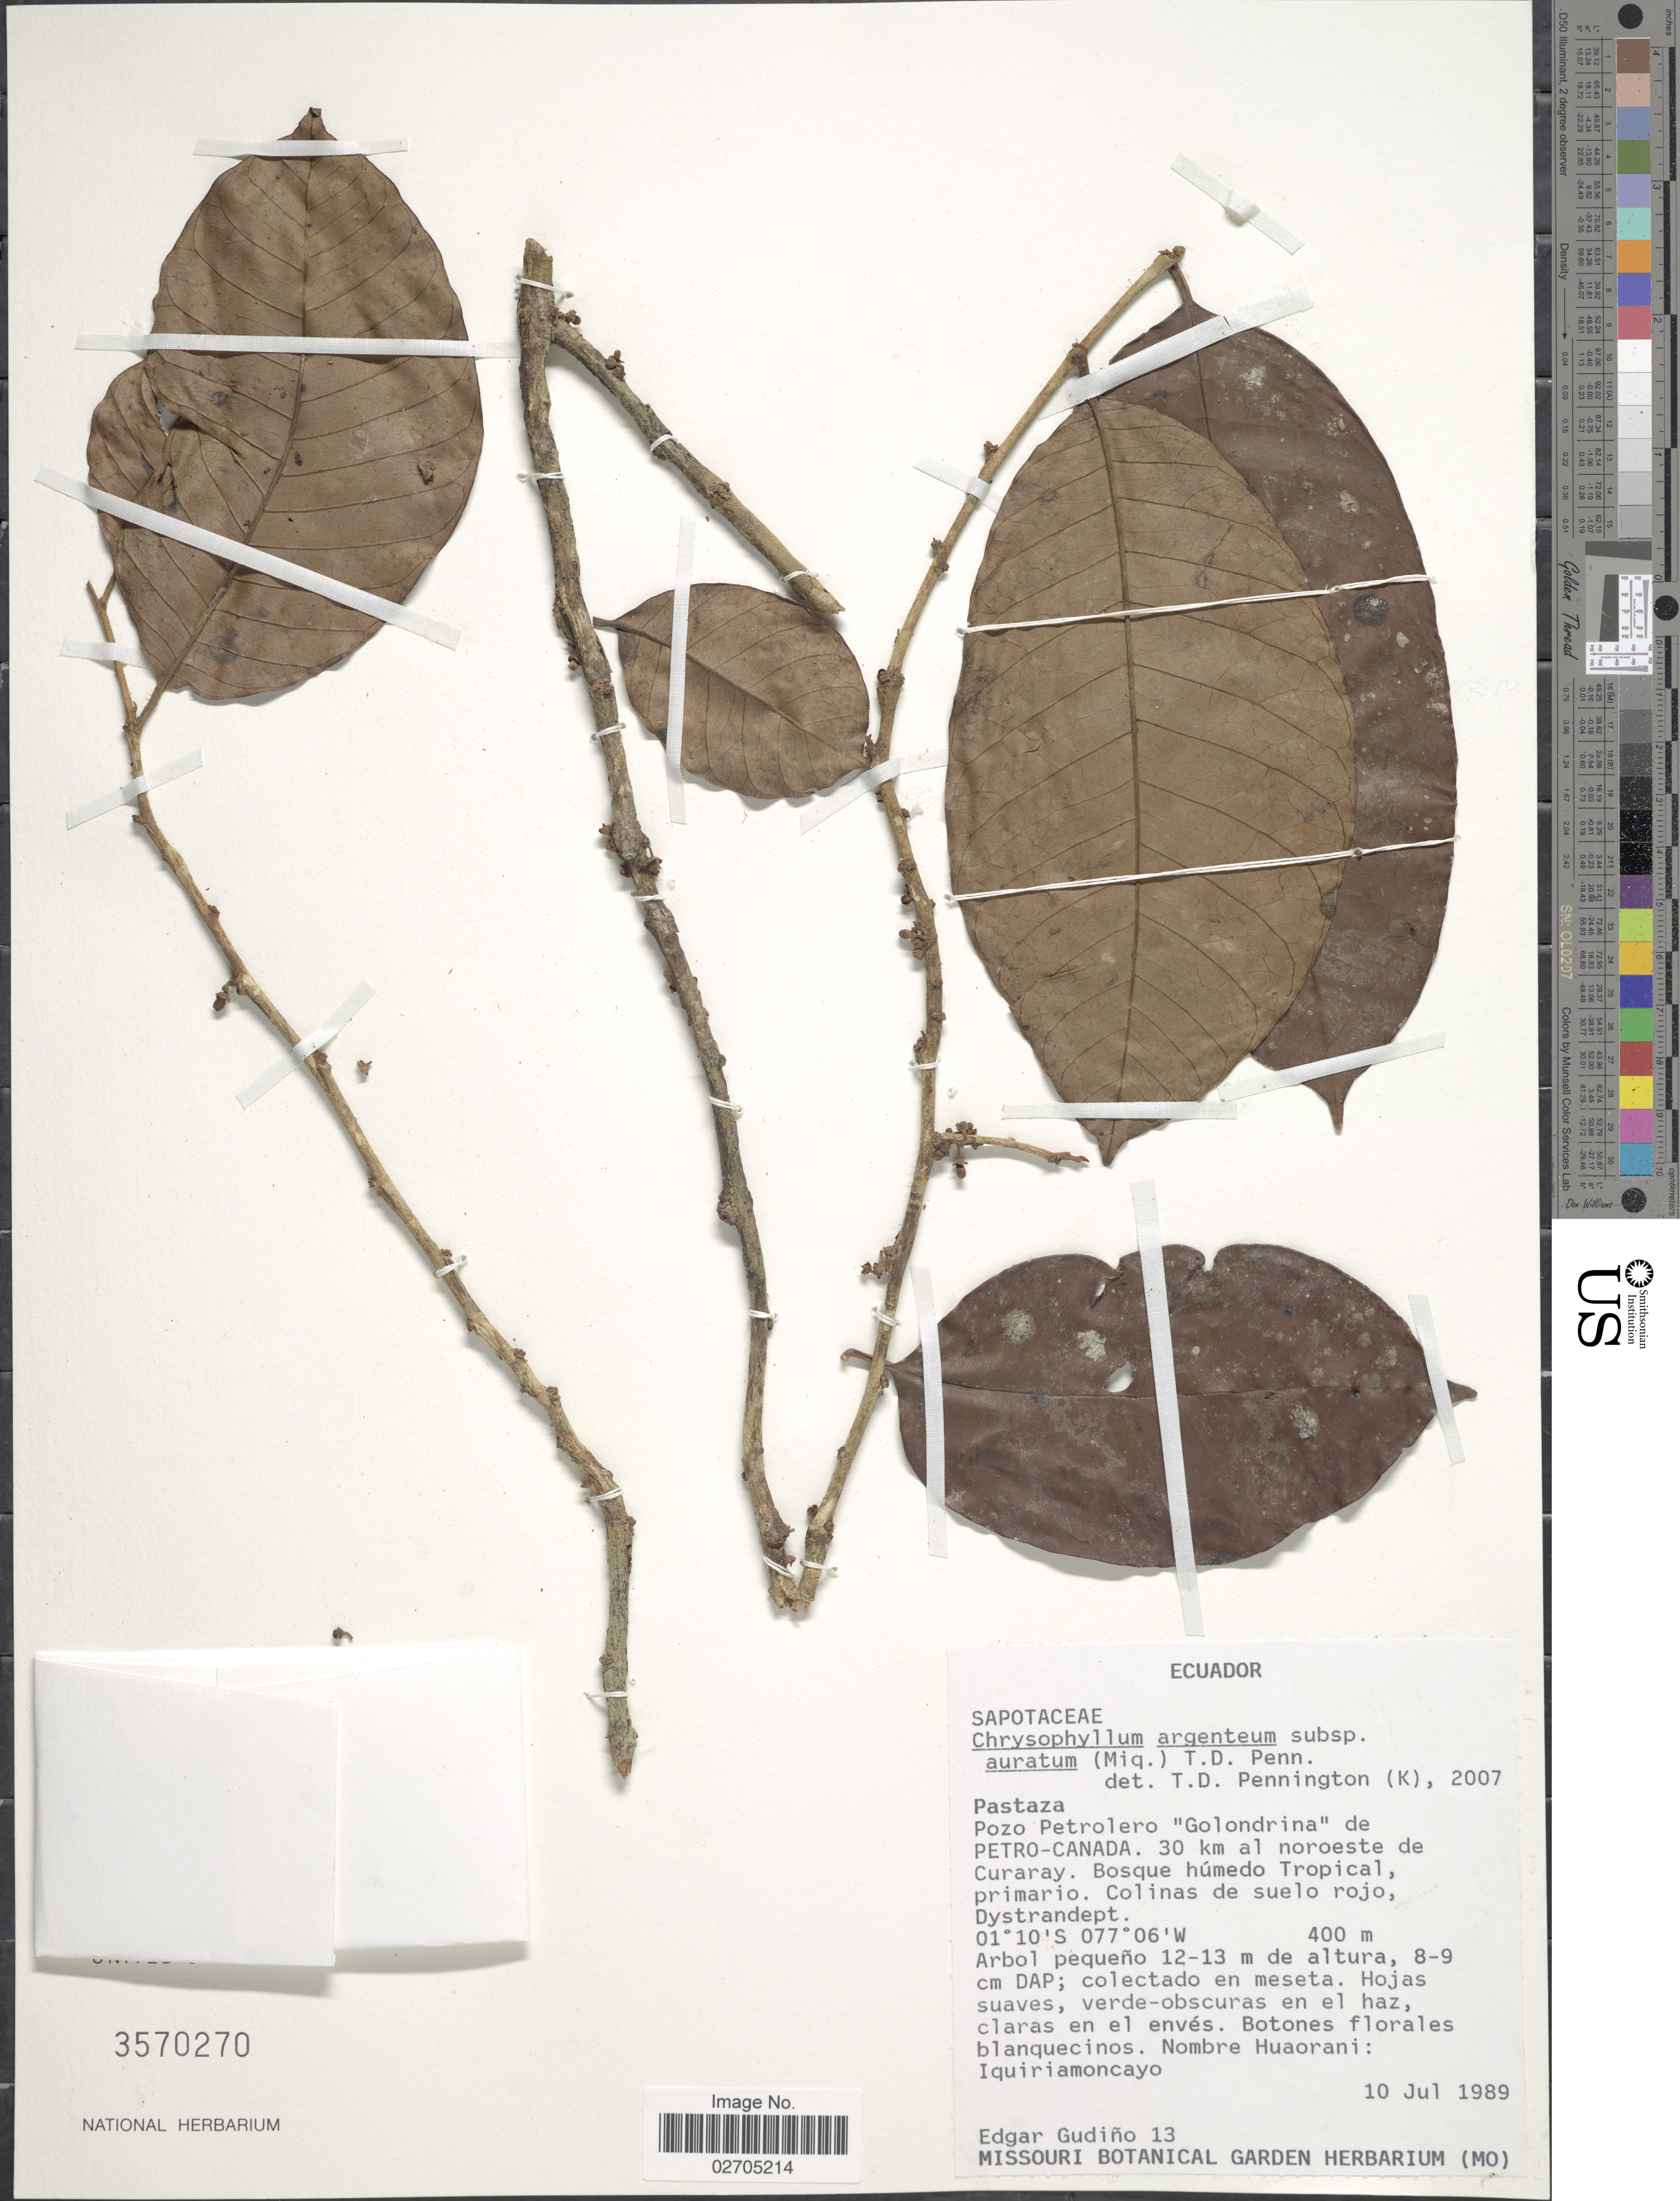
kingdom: Plantae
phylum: Tracheophyta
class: Magnoliopsida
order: Ericales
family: Sapotaceae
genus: Chrysophyllum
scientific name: Chrysophyllum argenteum subsp. auratum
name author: (Miq.) T.D. Penn.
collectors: E. Gudiño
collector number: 13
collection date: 1989-07-10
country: Ecuador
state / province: Pastaza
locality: Pozo Petrolero "Golondrina"de Petro-Canada, 30 km al noroeste de Curaray, Bosque humedo Tropical, primario, Colinas de suelo rojo, Dystrandept.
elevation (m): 400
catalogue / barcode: US 3570270